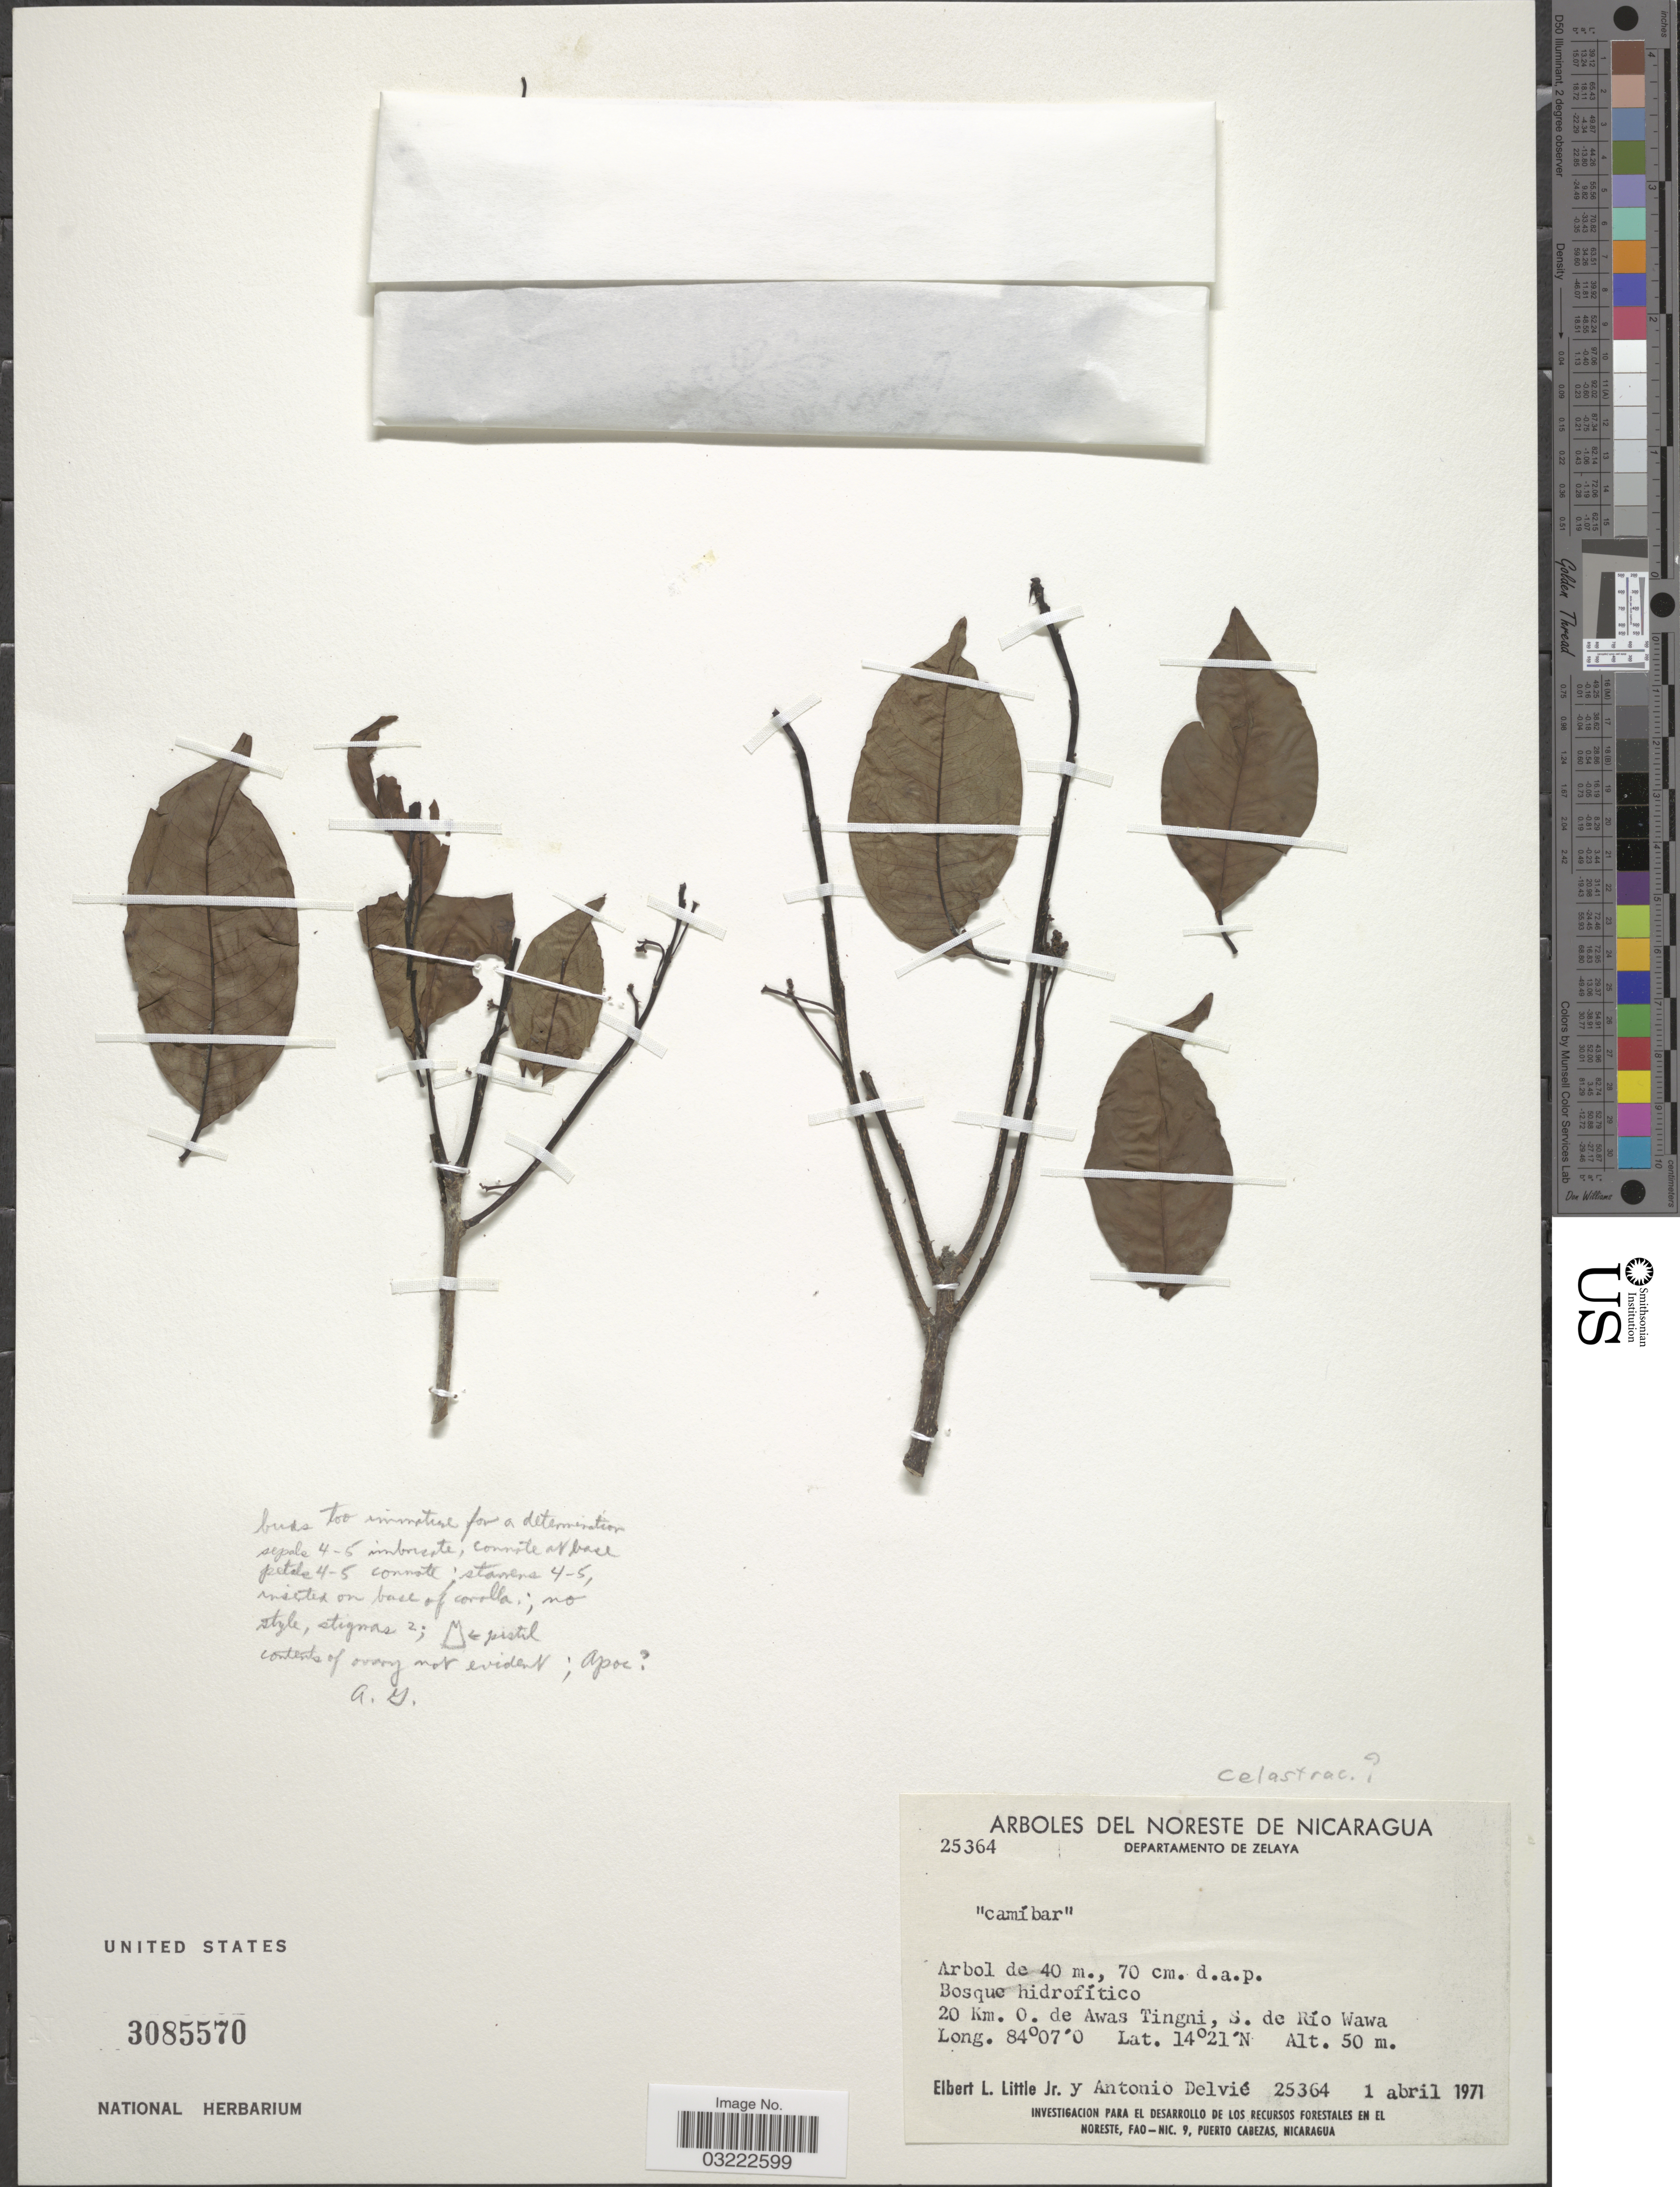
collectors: E. L. Little & A. Delvié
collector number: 25364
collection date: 1971-04-01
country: Nicaragua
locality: Departamento de Zelaya, 20 Km. O. de Awas Tingni, S. de Río Wawa.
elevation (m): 50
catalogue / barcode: US 3085570